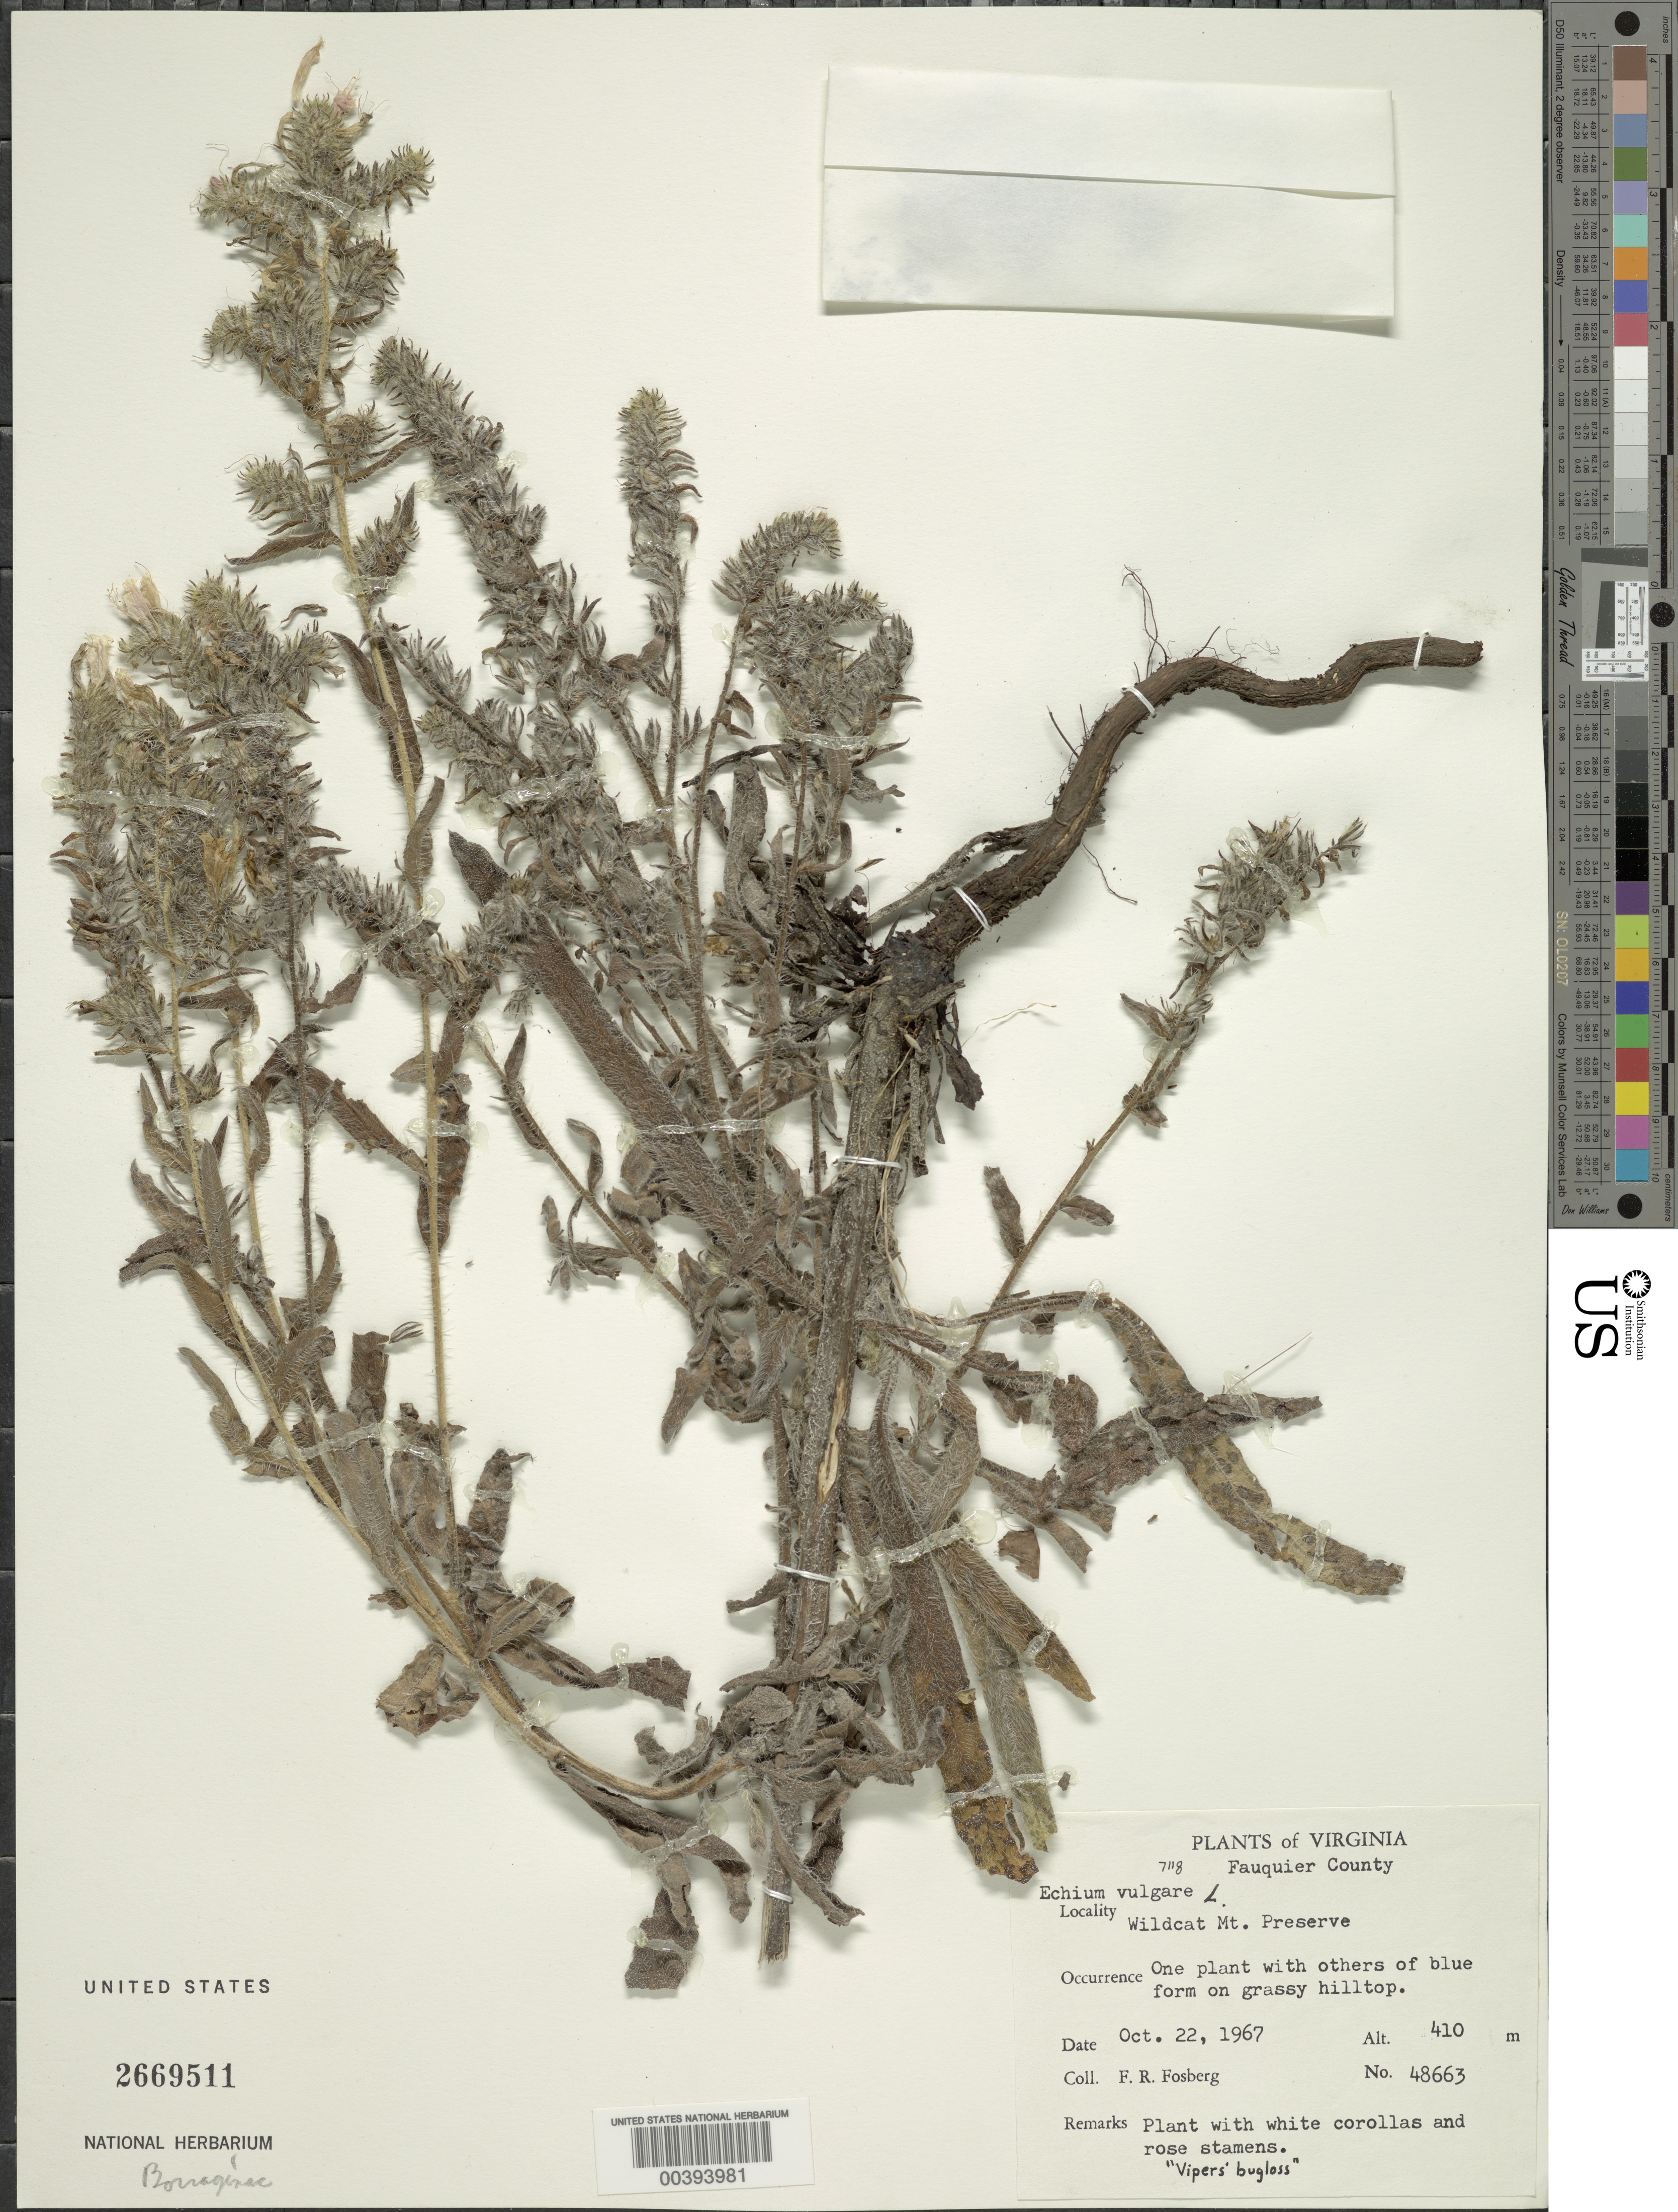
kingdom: Plantae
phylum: Tracheophyta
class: Magnoliopsida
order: Boraginales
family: Boraginaceae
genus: Echium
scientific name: Echium vulgare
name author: L.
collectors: F. R. Fosberg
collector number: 48663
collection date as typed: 22 Oct 1967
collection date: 1967-10-22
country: United States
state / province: Virginia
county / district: Fauquier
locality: Wildcat Mountain Preserve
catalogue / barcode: US 2669511